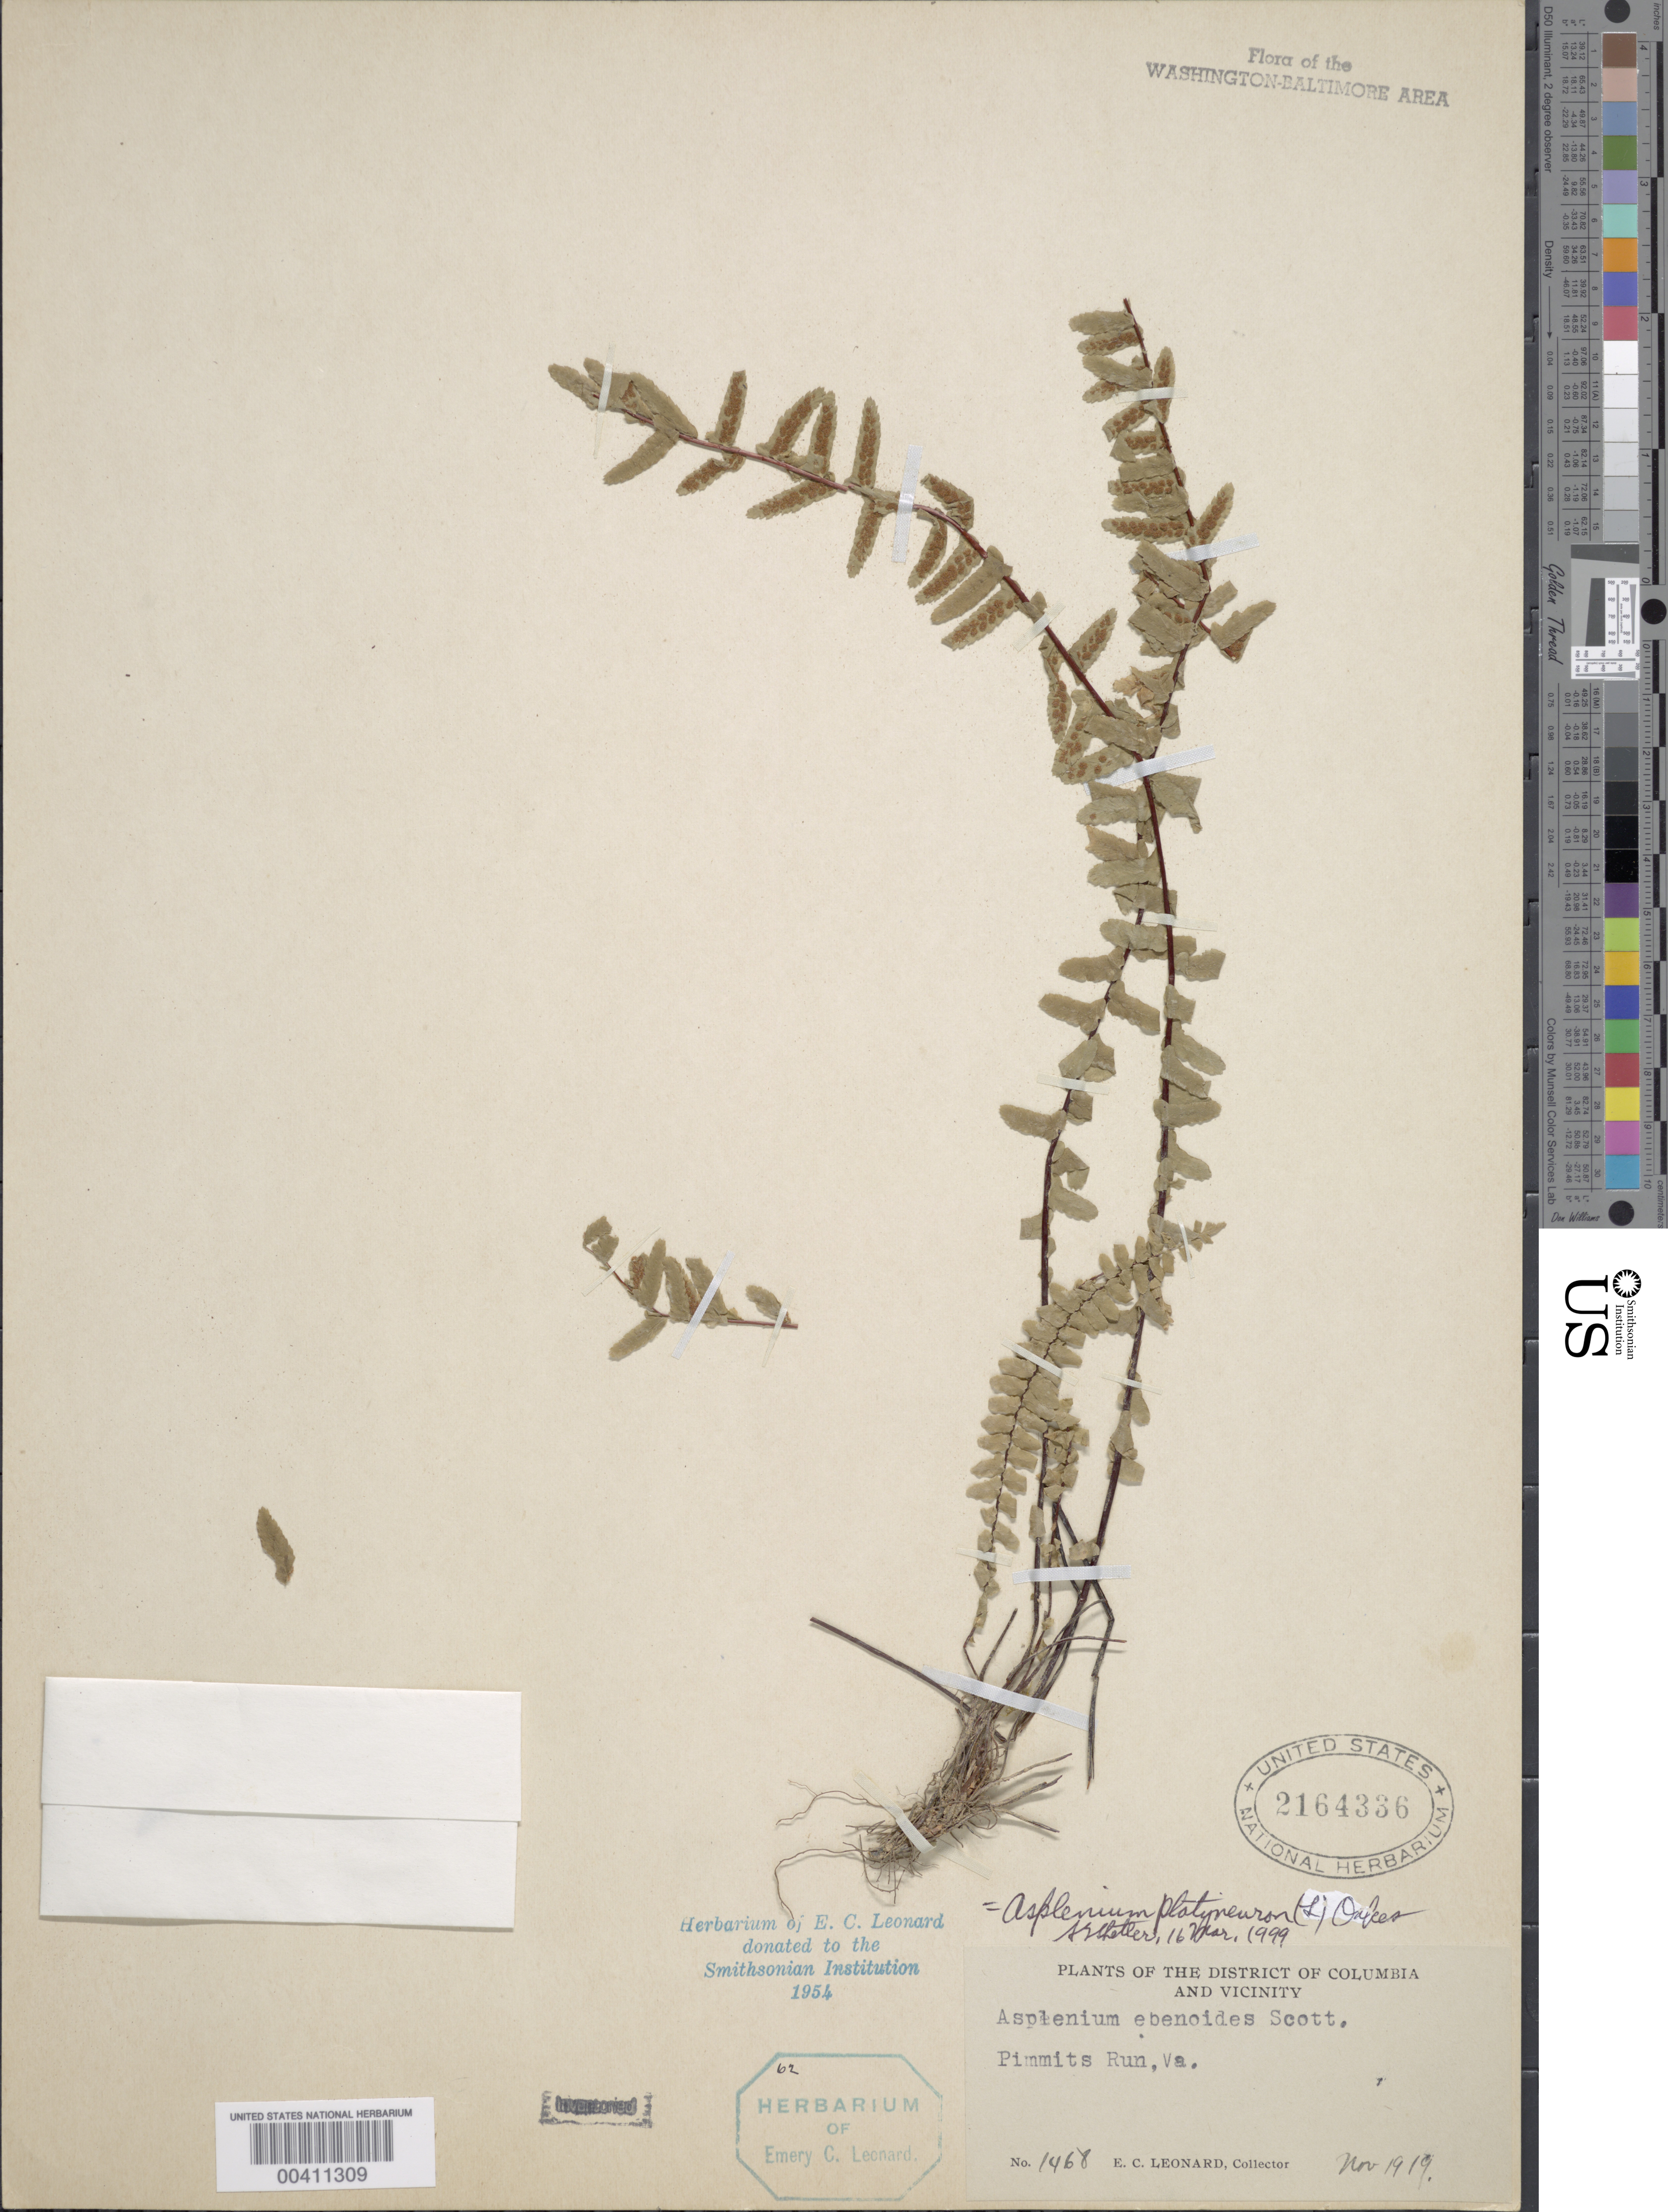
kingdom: Plantae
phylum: Tracheophyta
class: Polypodiopsida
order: Polypodiales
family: Aspleniaceae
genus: Asplenium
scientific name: Asplenium platyneuron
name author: (L.) Britton, Stearns & Poggenb.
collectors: E. C. Leonard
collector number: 1468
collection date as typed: Nov 1919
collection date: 1919-11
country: United States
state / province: Virginia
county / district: Fairfax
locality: Pimmits Run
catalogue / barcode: US 2164336